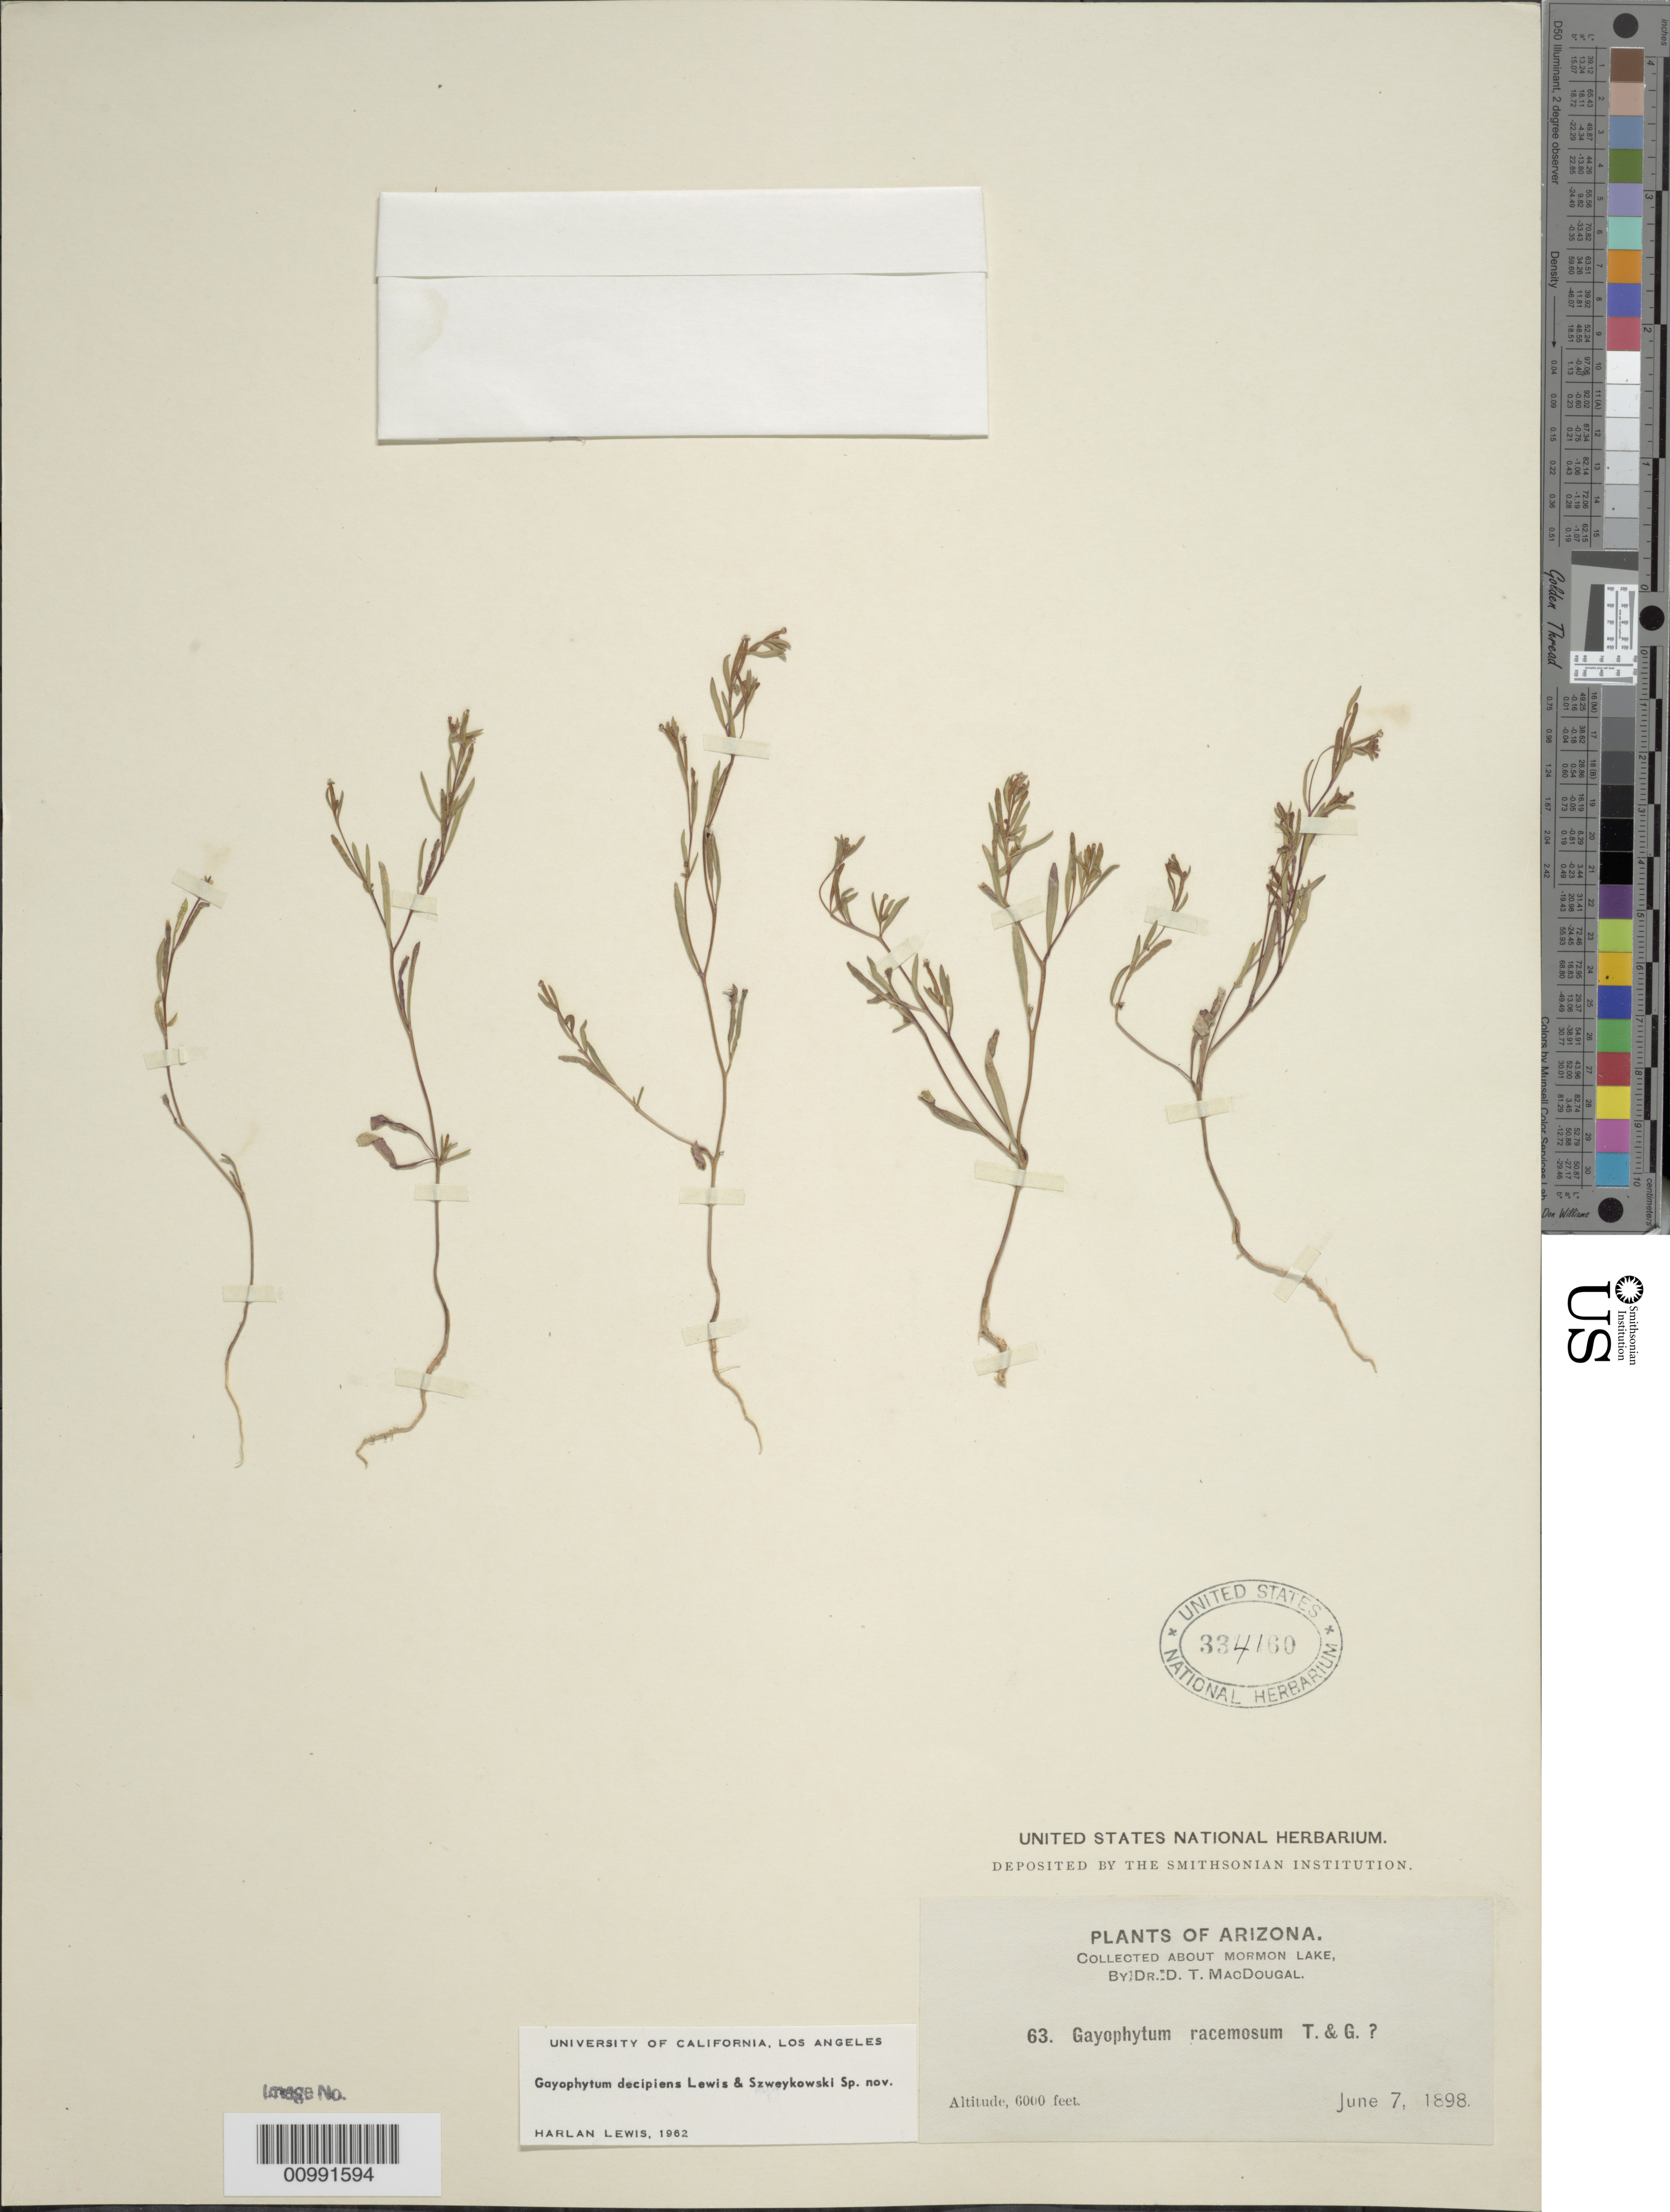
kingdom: Plantae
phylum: Tracheophyta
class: Magnoliopsida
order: Myrtales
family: Onagraceae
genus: Gayophytum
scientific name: Gayophytum decipiens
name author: F. H. Lewis & Szweyk.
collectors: D. T. MacDougal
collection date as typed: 07 Jun 1898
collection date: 1898-06-07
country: United States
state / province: Arizona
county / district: Coconino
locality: Mormon Lake.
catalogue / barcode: US 334160